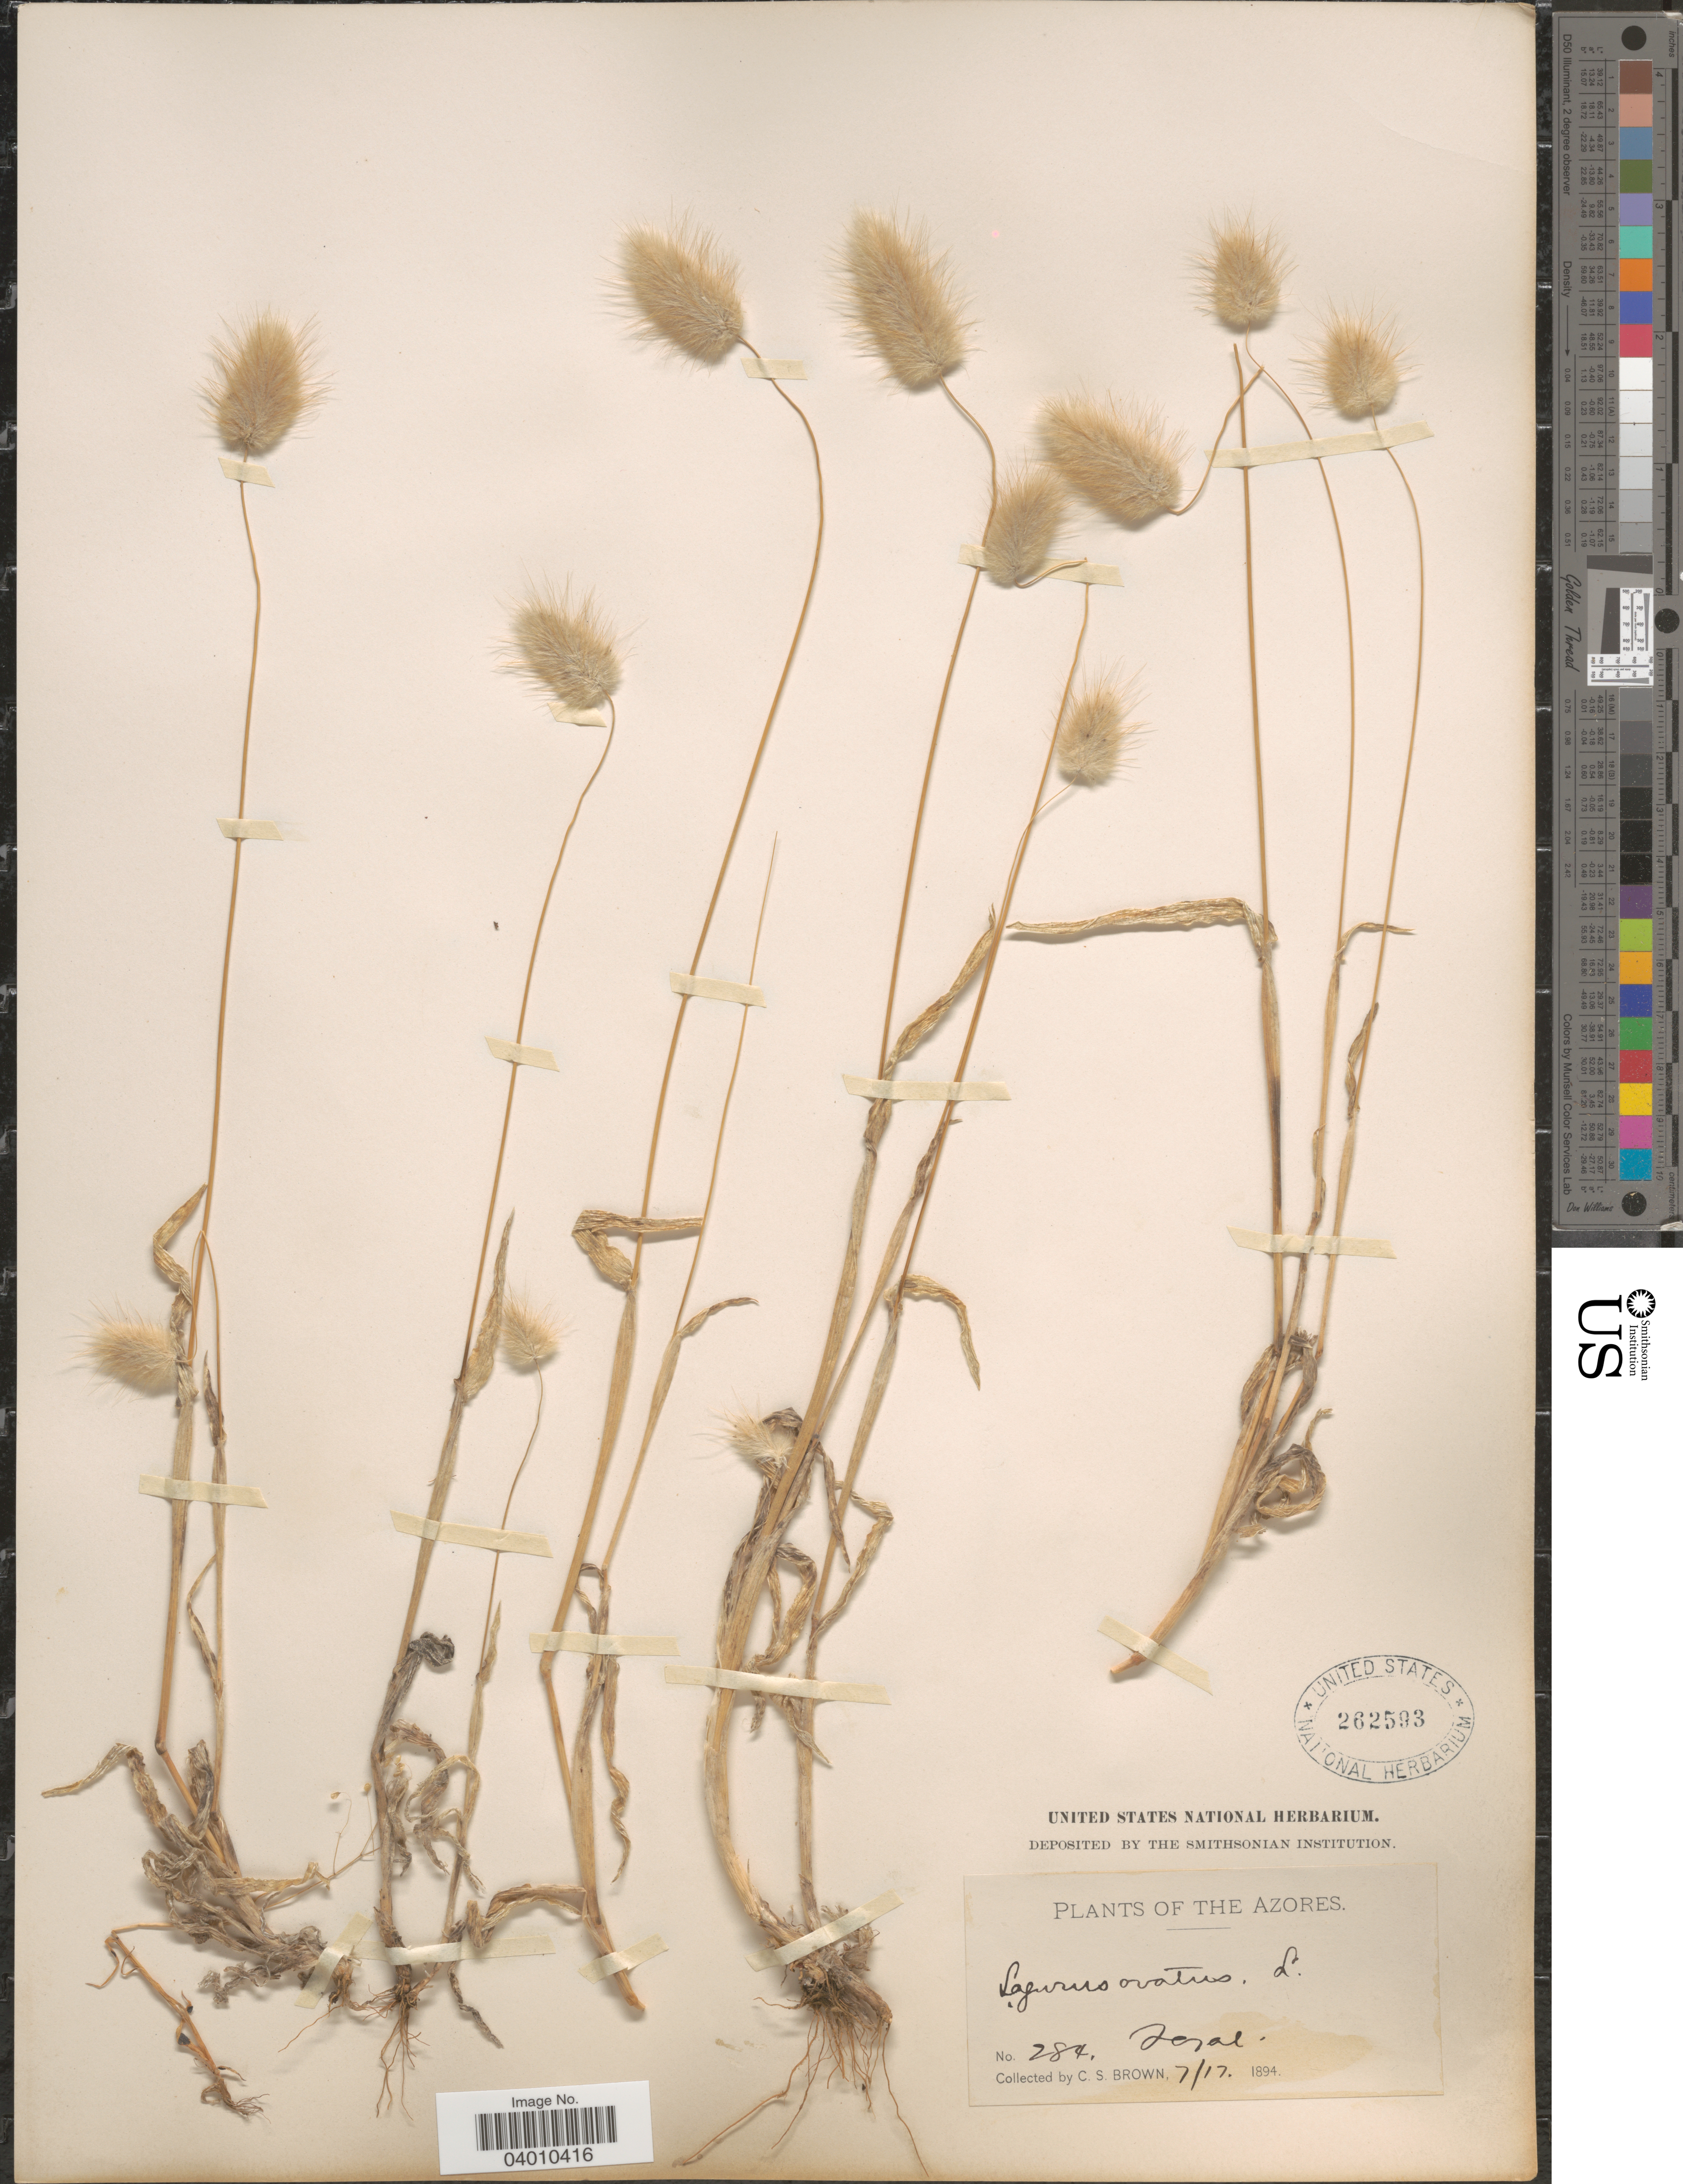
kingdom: Plantae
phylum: Tracheophyta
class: Liliopsida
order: Poales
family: Poaceae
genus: Lagurus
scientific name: Lagurus ovatus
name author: L.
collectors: C. S. Brown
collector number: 284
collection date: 1894-07-17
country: Portugal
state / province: Azores (Aut. Reg.)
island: Faial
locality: Fayal.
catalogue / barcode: US 262593